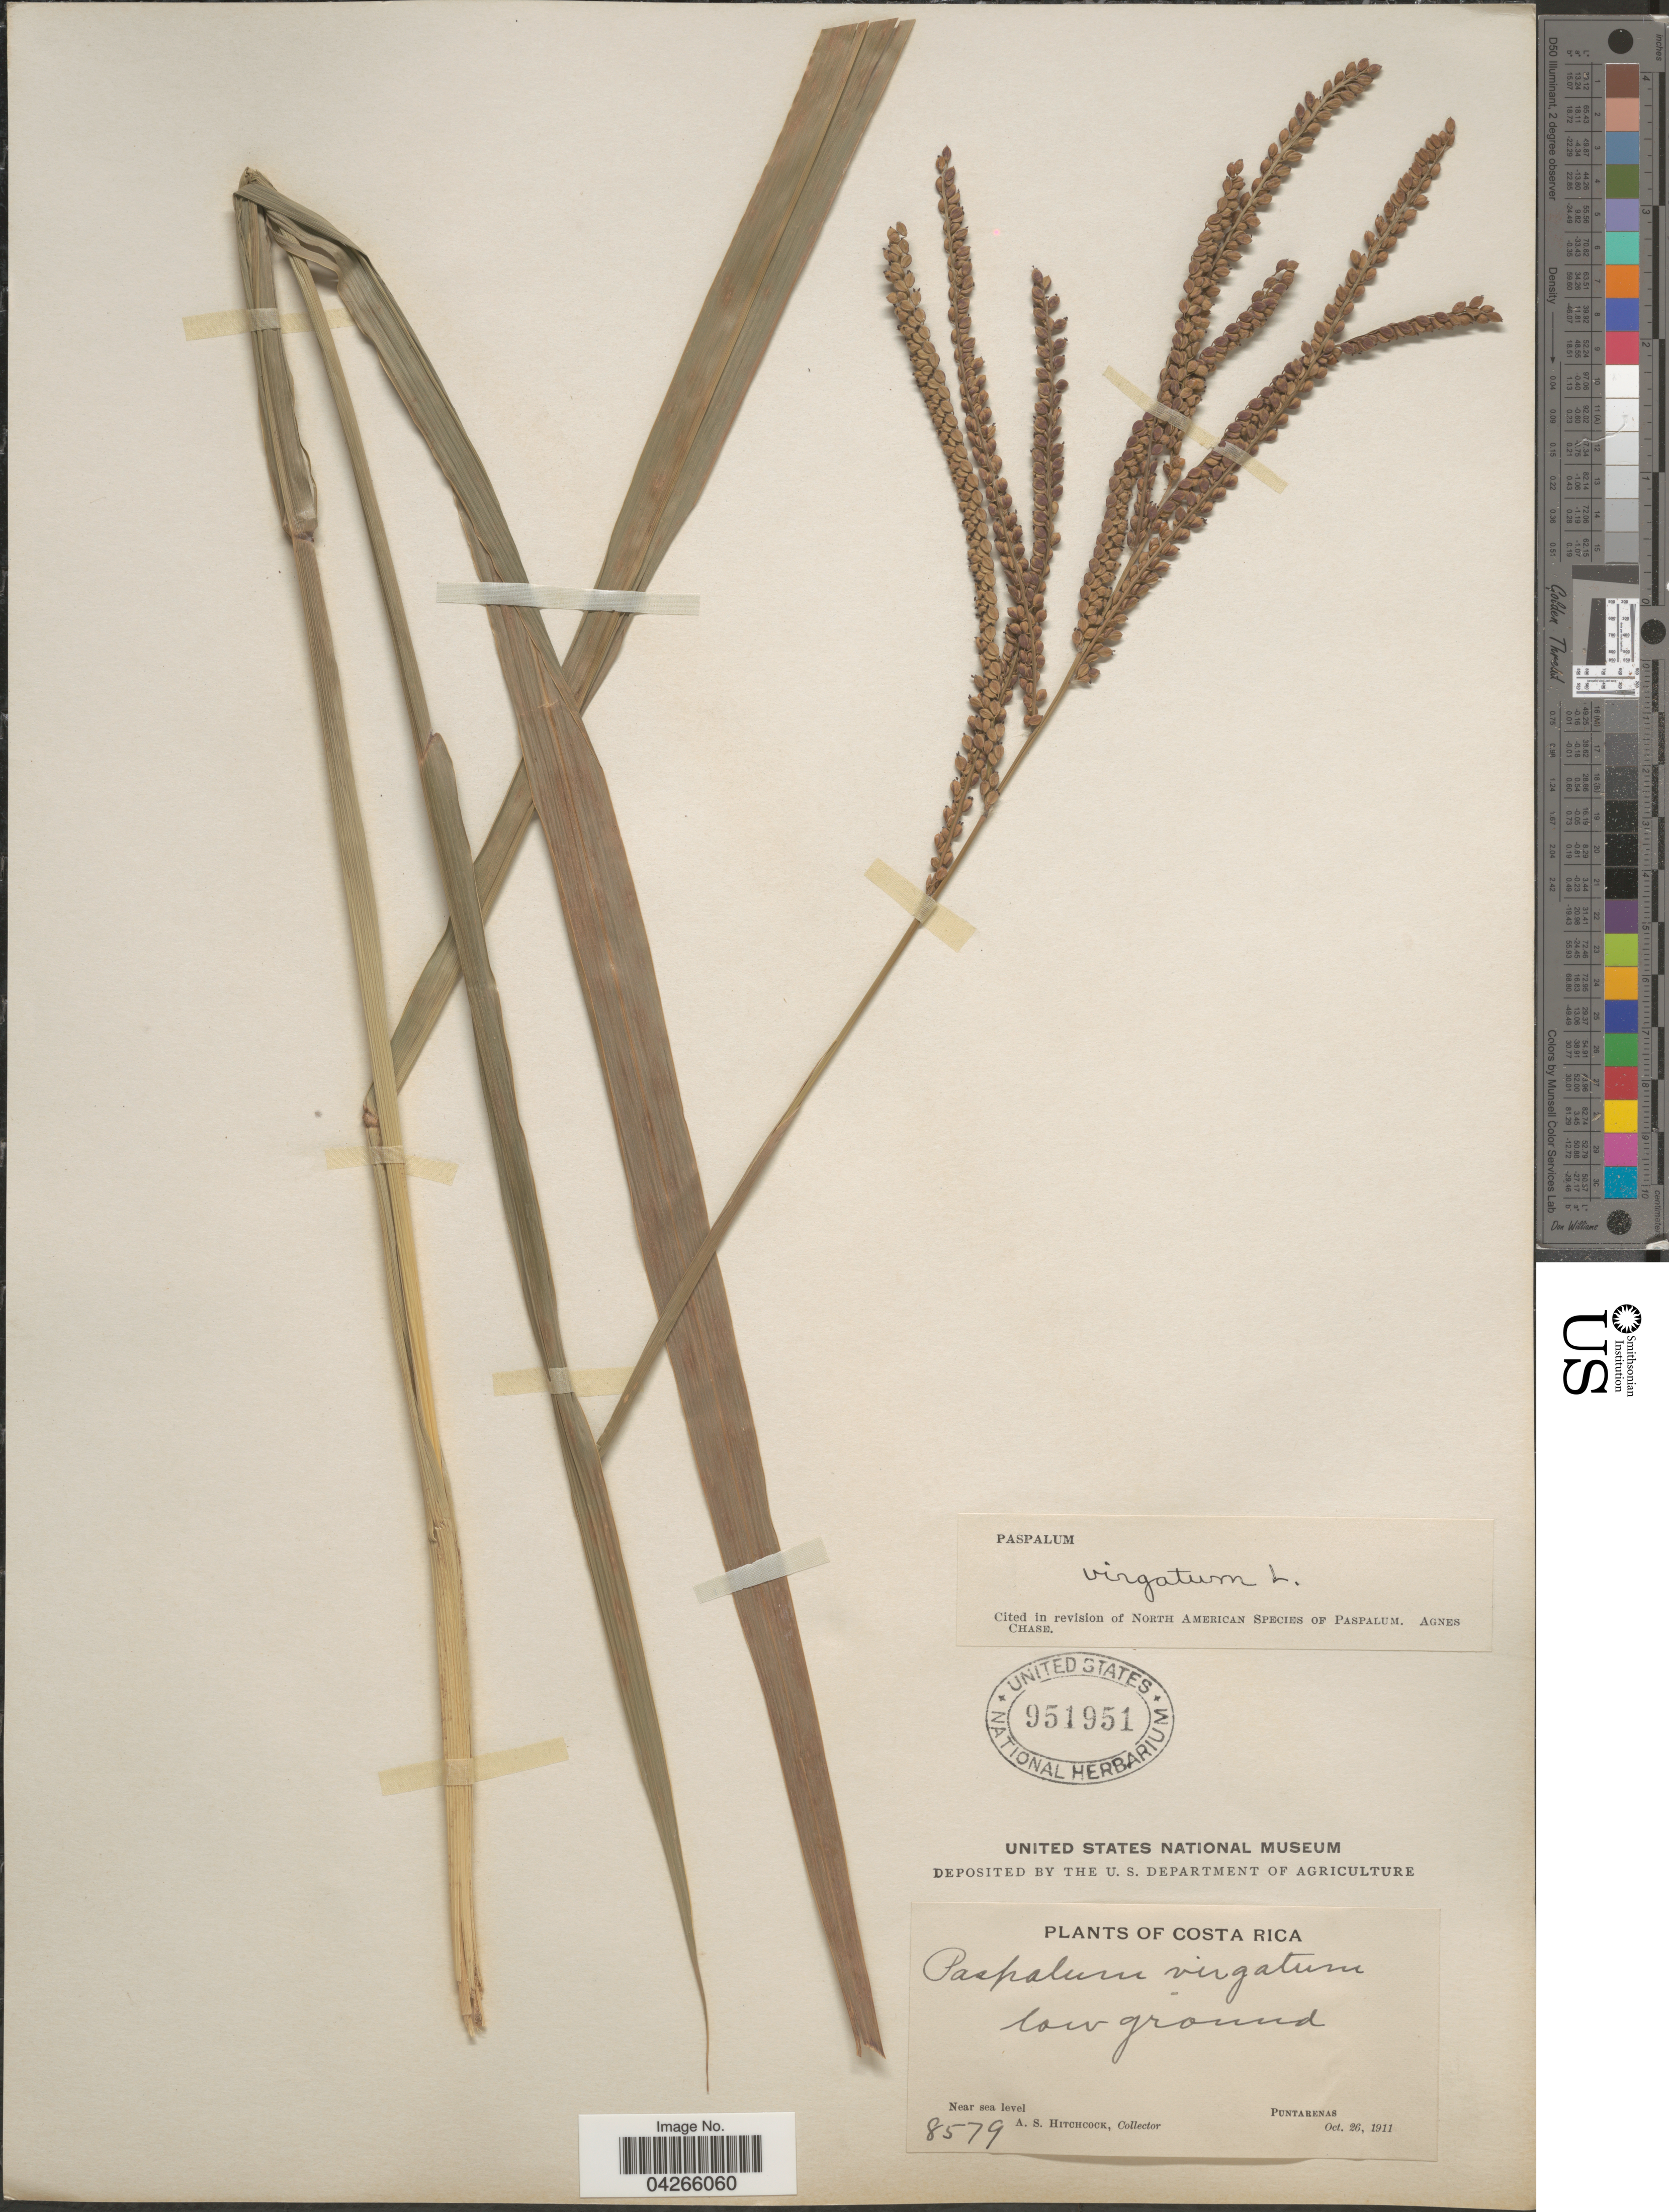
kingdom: Plantae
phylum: Tracheophyta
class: Liliopsida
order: Poales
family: Poaceae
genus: Paspalum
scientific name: Paspalum virgatum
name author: L.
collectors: A. S. Hitchcock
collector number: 8579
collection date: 1911-10-26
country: Costa Rica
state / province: Puntarenas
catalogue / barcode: US 951951